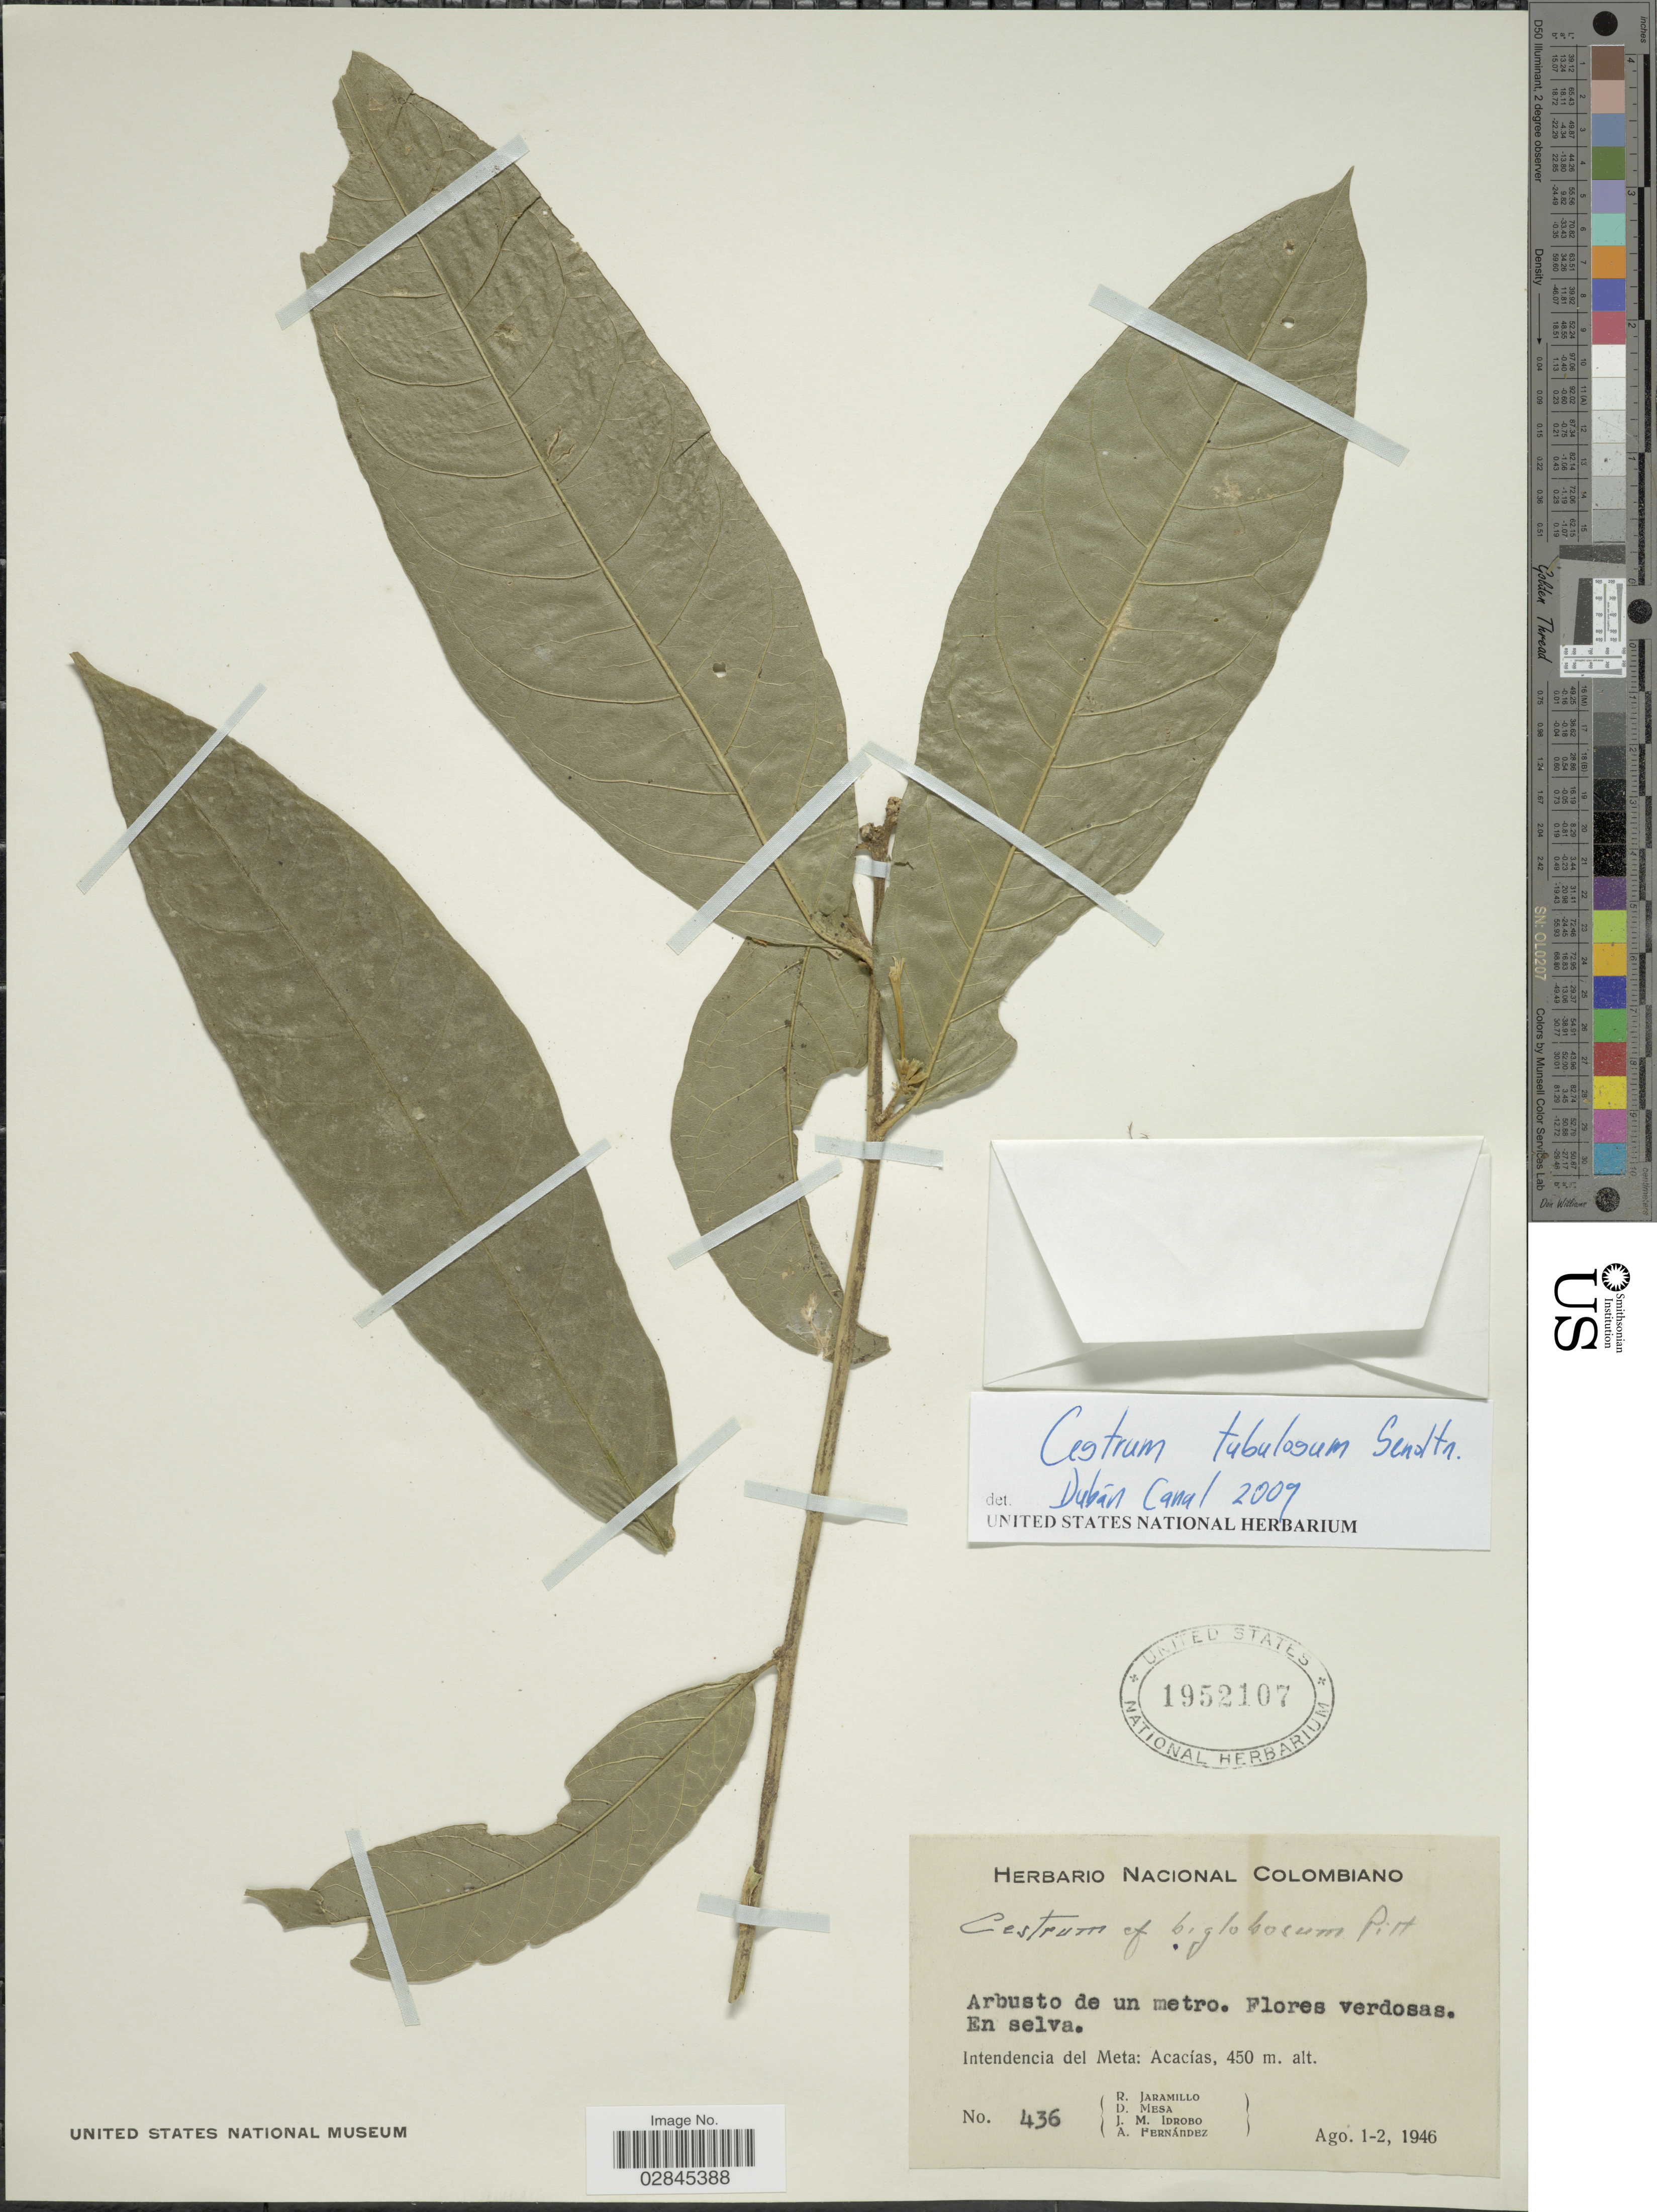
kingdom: Plantae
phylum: Tracheophyta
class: Magnoliopsida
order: Solanales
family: Solanaceae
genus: Cestrum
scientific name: Cestrum tubulosum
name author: Sendtn.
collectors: R. Jaramillo M., D. Mesa, J. M. Idrobo & A. Fernández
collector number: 436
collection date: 1946-08-01/1946-08-02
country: Colombia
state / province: Meta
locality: Intendencia del Meta: Acacías.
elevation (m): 450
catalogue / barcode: US 1952107